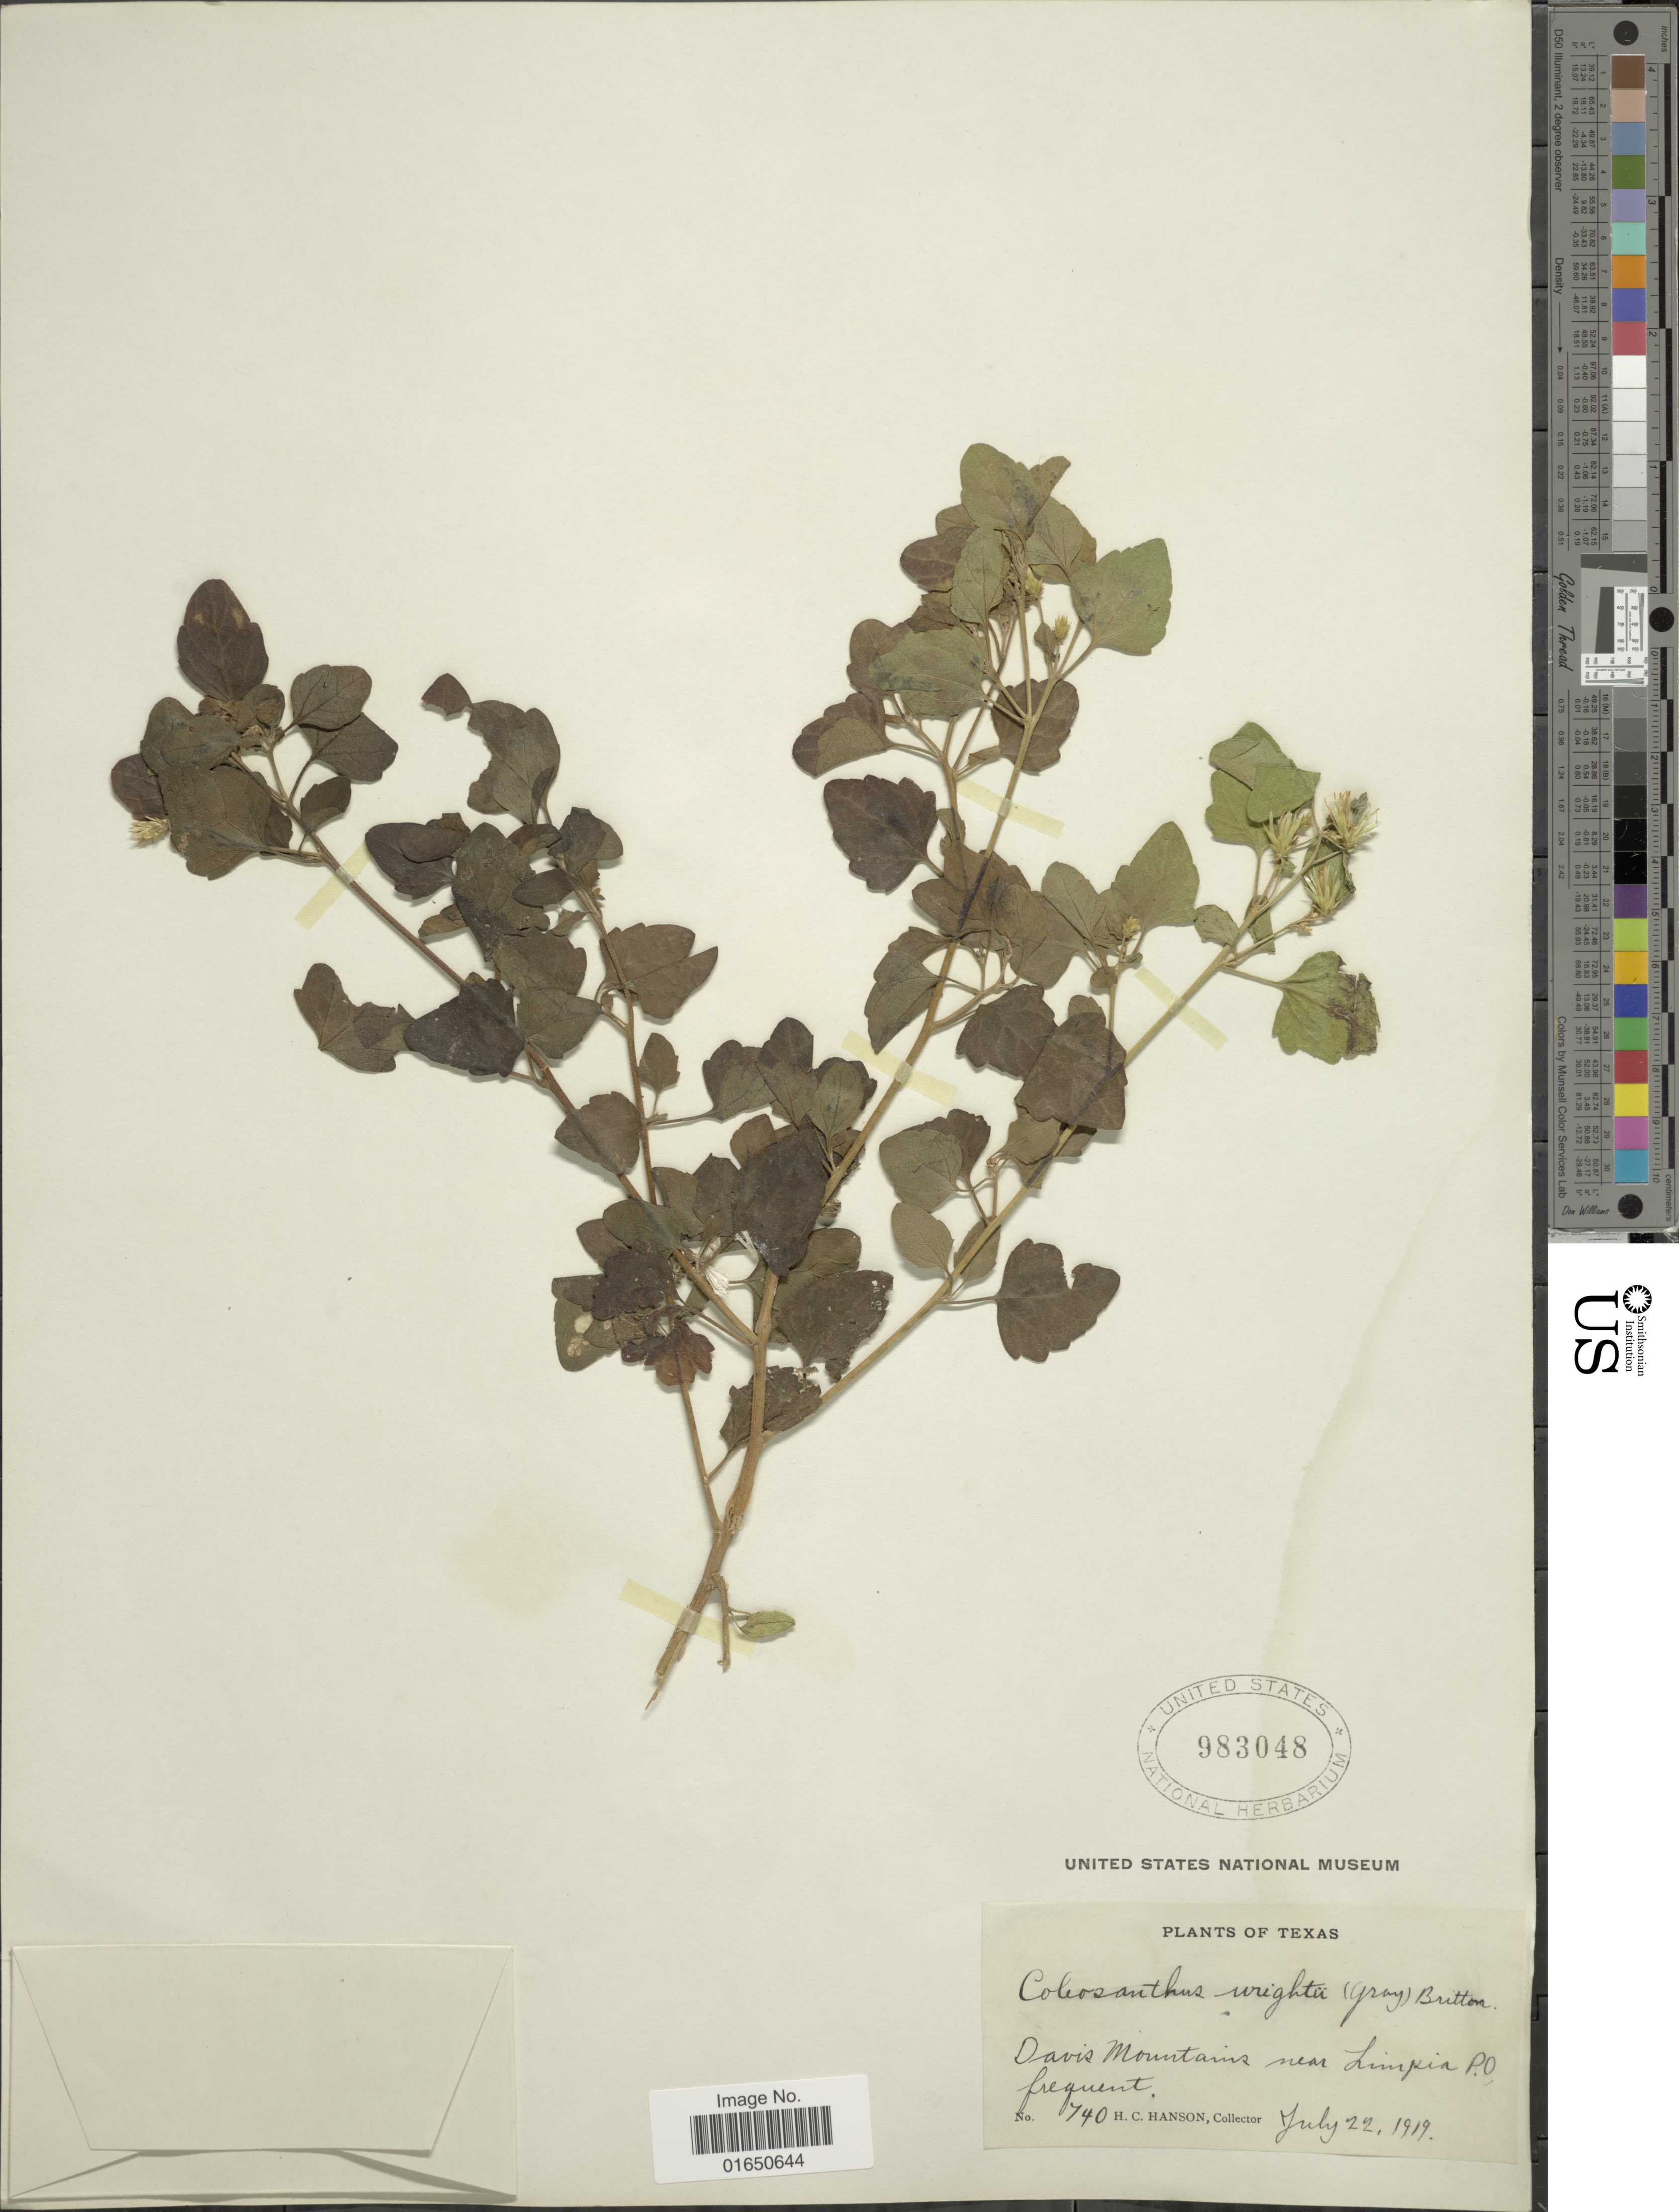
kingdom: Plantae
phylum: Tracheophyta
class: Magnoliopsida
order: Asterales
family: Asteraceae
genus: Brickellia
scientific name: Brickellia californica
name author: (Torr. & A. Gray) A. Gray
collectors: H. Hanson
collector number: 740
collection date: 1919-07-22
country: United States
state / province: Texas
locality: Davis Mountains near Limpia P.O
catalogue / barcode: US 983048